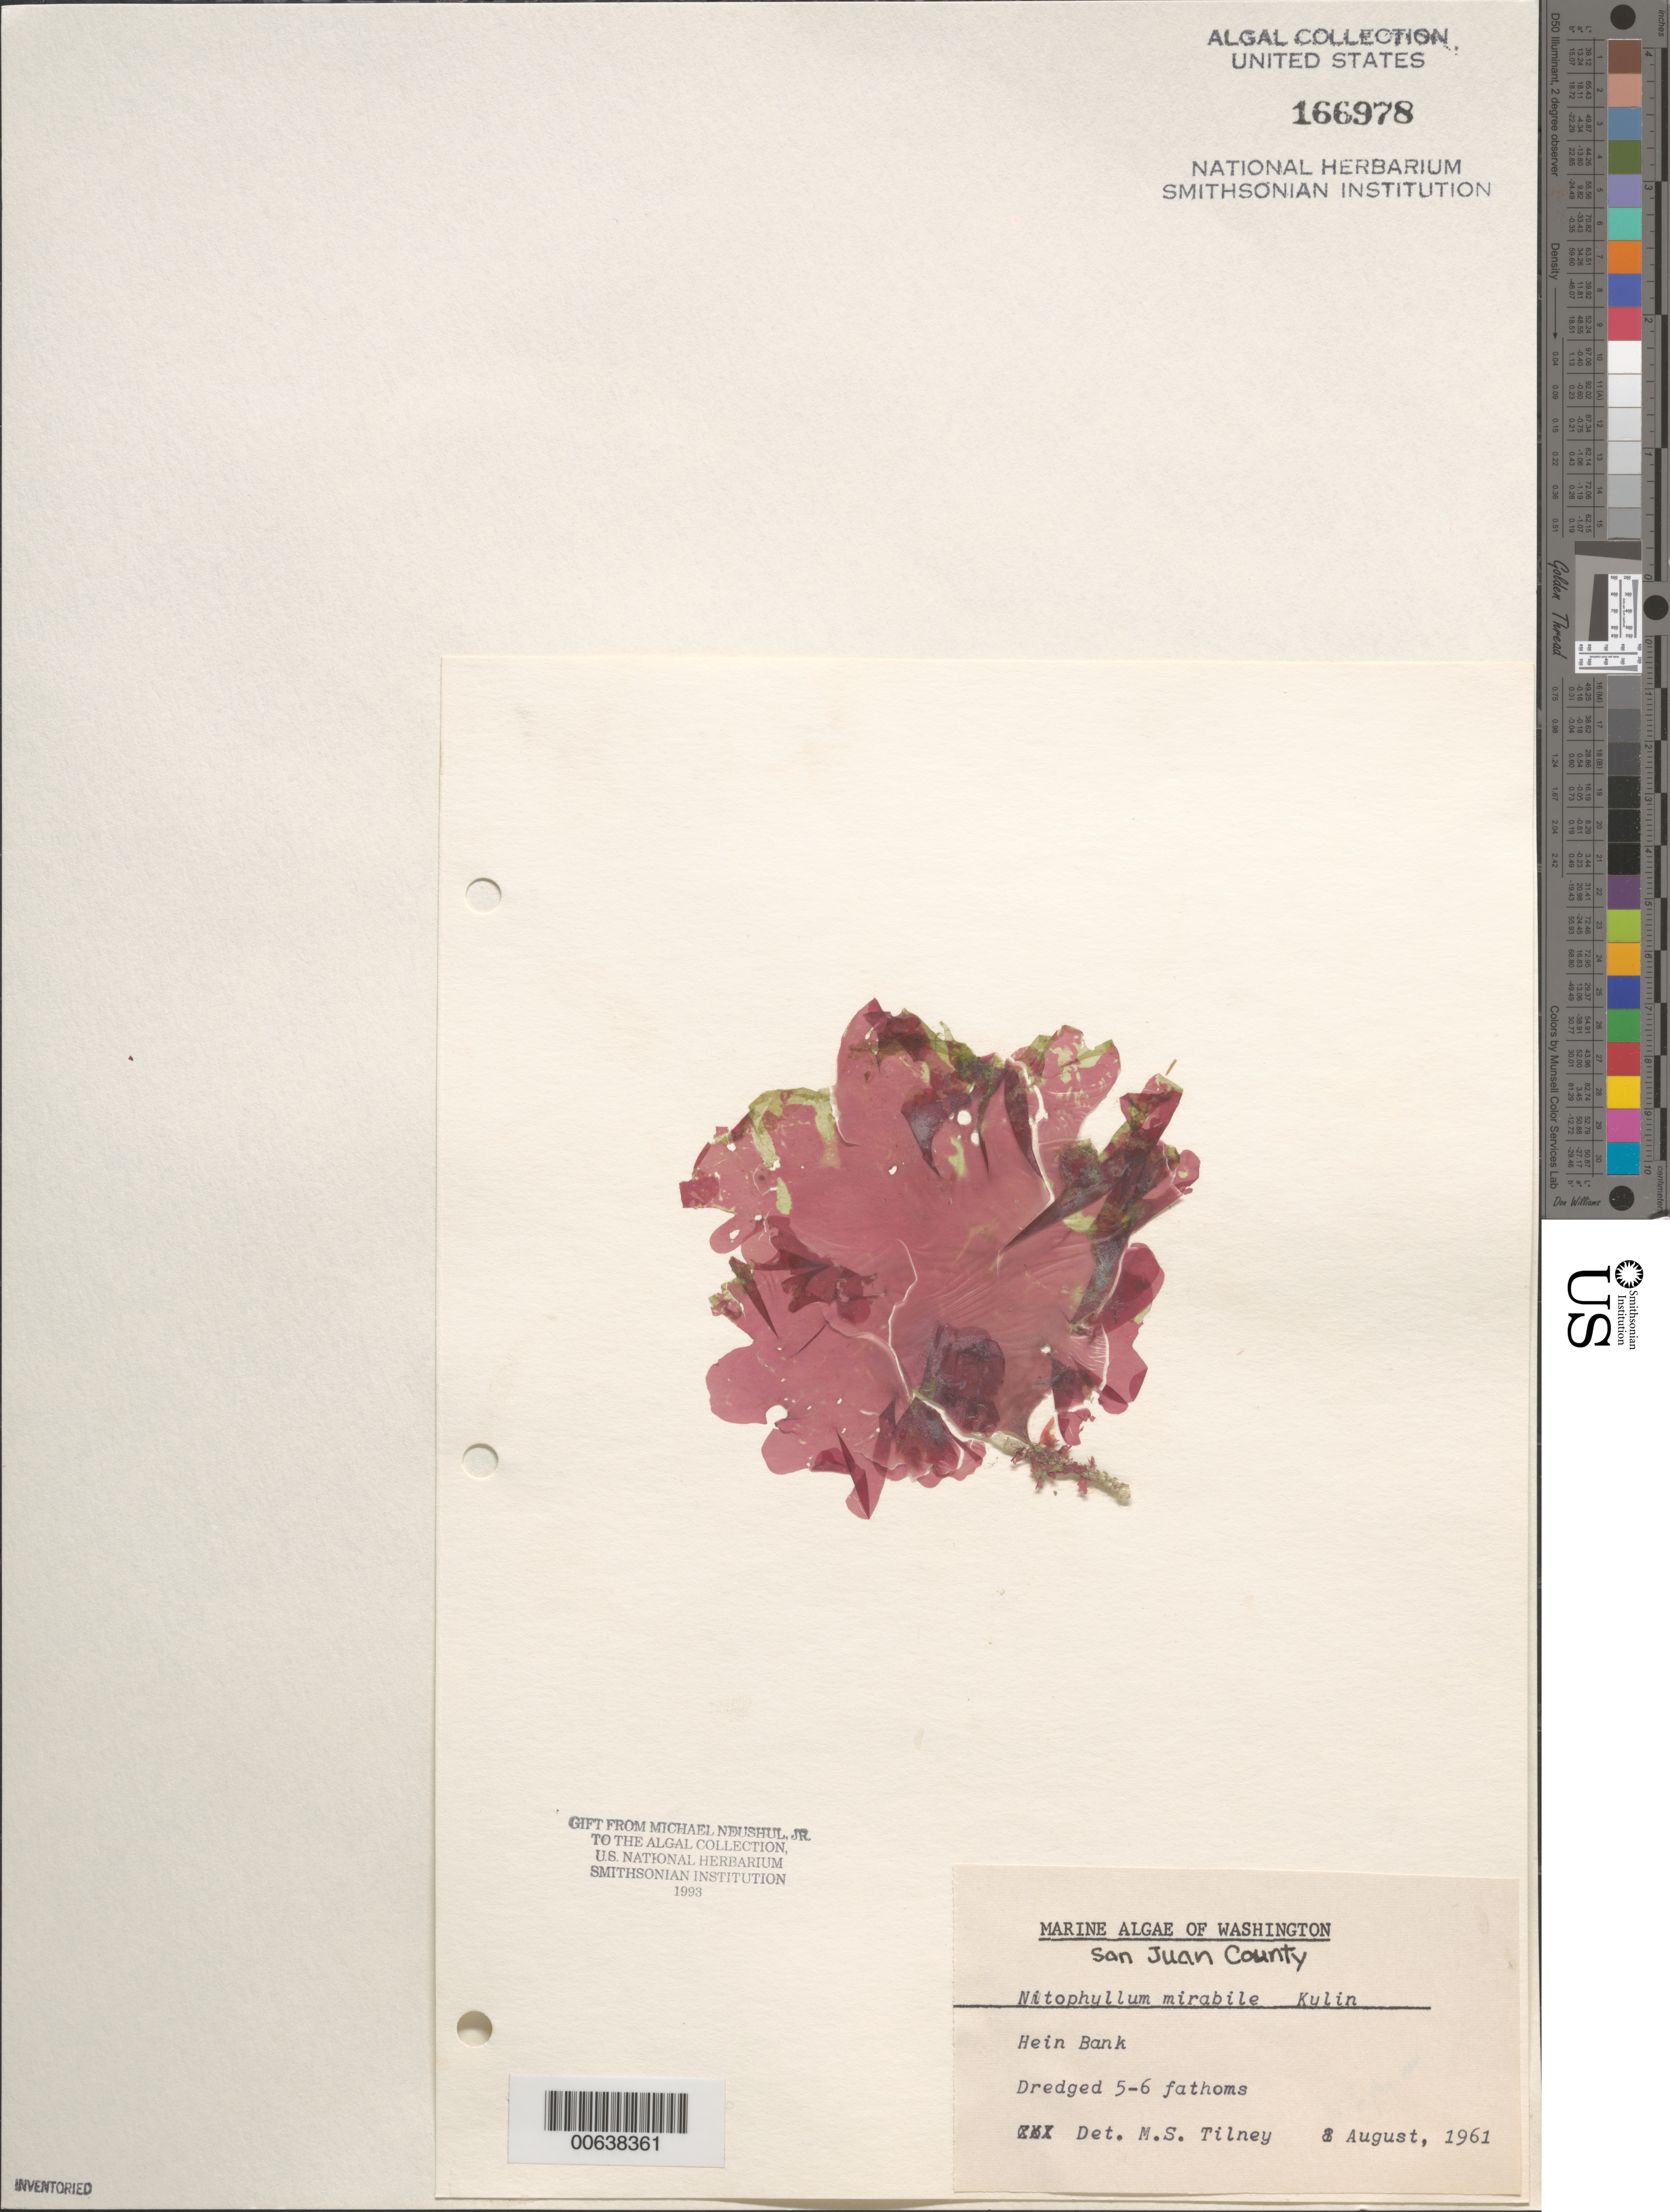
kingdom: Plantae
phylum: Rhodophyta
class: Florideophyceae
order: Ceramiales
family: Delesseriaceae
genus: Neoharaldiophyllum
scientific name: Neoharaldiophyllum mirabile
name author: (Kylin) Kang & M.S. Kim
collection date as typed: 08 Aug 1961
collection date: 1961-08-08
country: United States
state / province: Washington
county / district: San Juan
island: San Juan Island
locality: Hein Bank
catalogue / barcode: US 166978